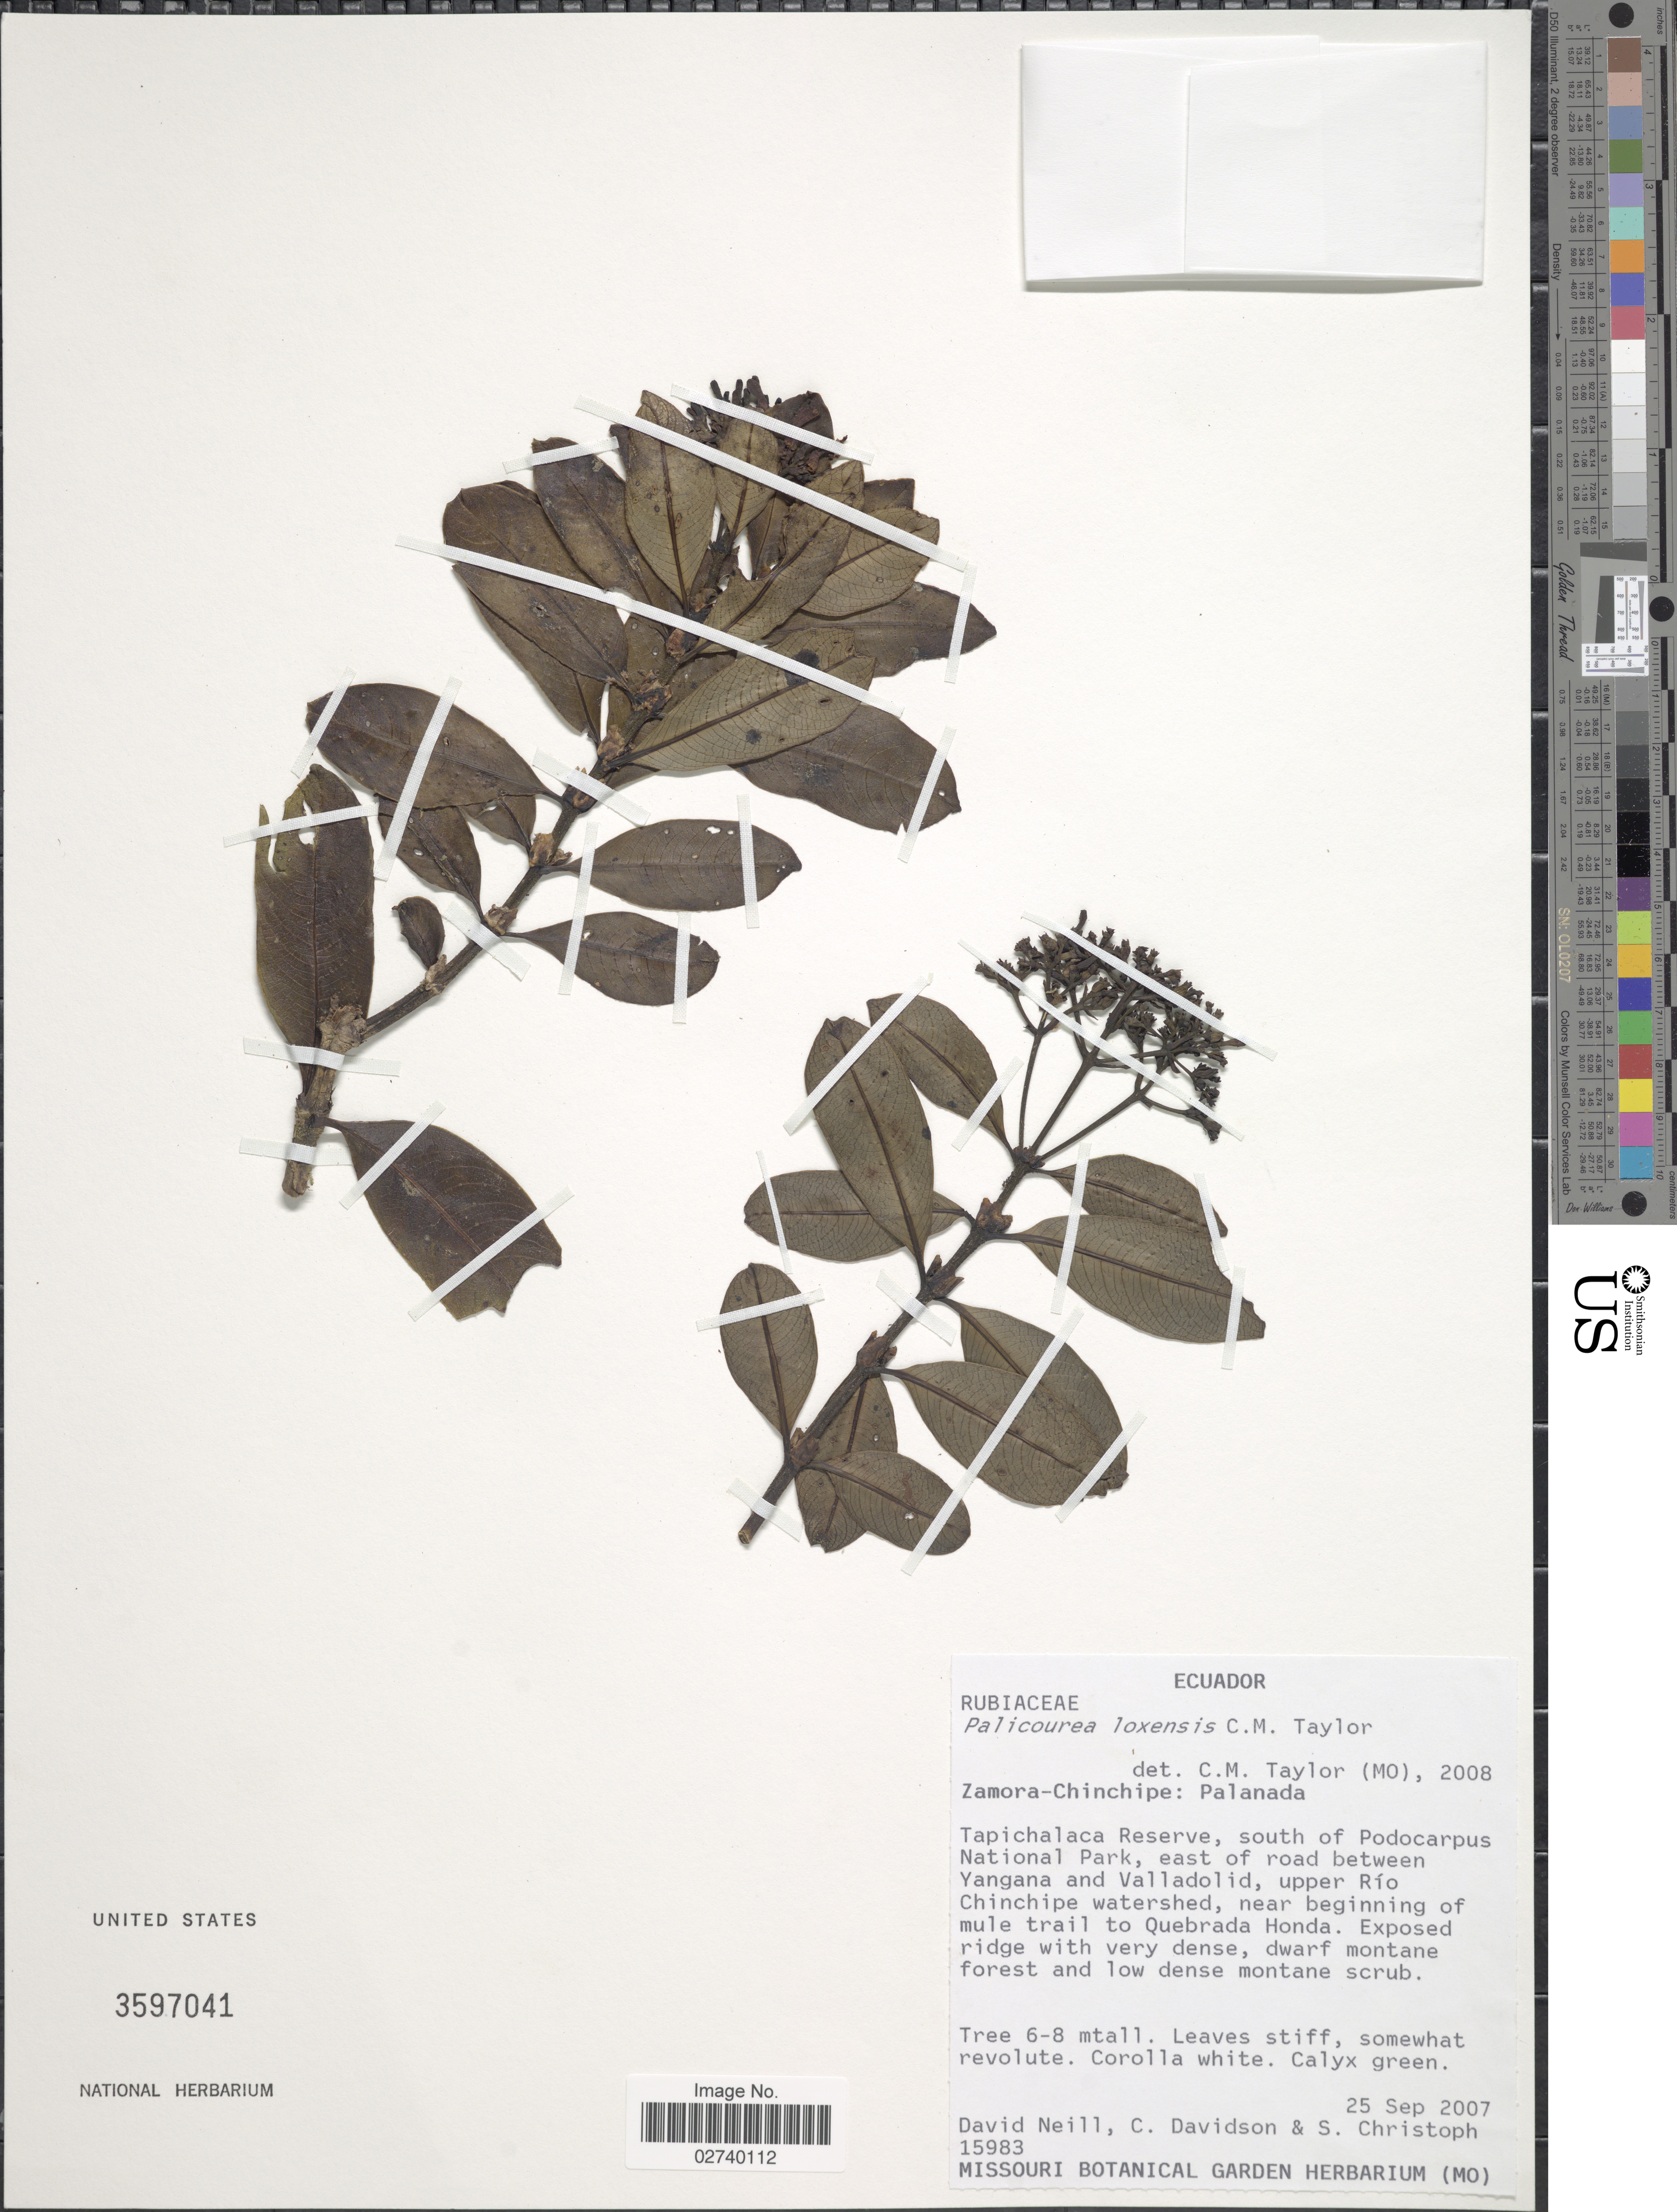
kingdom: Plantae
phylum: Tracheophyta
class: Magnoliopsida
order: Gentianales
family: Rubiaceae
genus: Palicourea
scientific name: Palicourea loxensis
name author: C.M. Taylor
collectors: D. Neill, C. Davidson & S. Christoph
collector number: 15983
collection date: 2007-09-25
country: Ecuador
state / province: Zamora-Chinchipe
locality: Palanada, Tapichalaca Reserve, south of Podocarpus National Park, east of road between Yangana and Valladolid, upper Rio Chinchipe watershed, near beginning of mule trail to Quebrada Honda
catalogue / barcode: US 3597041